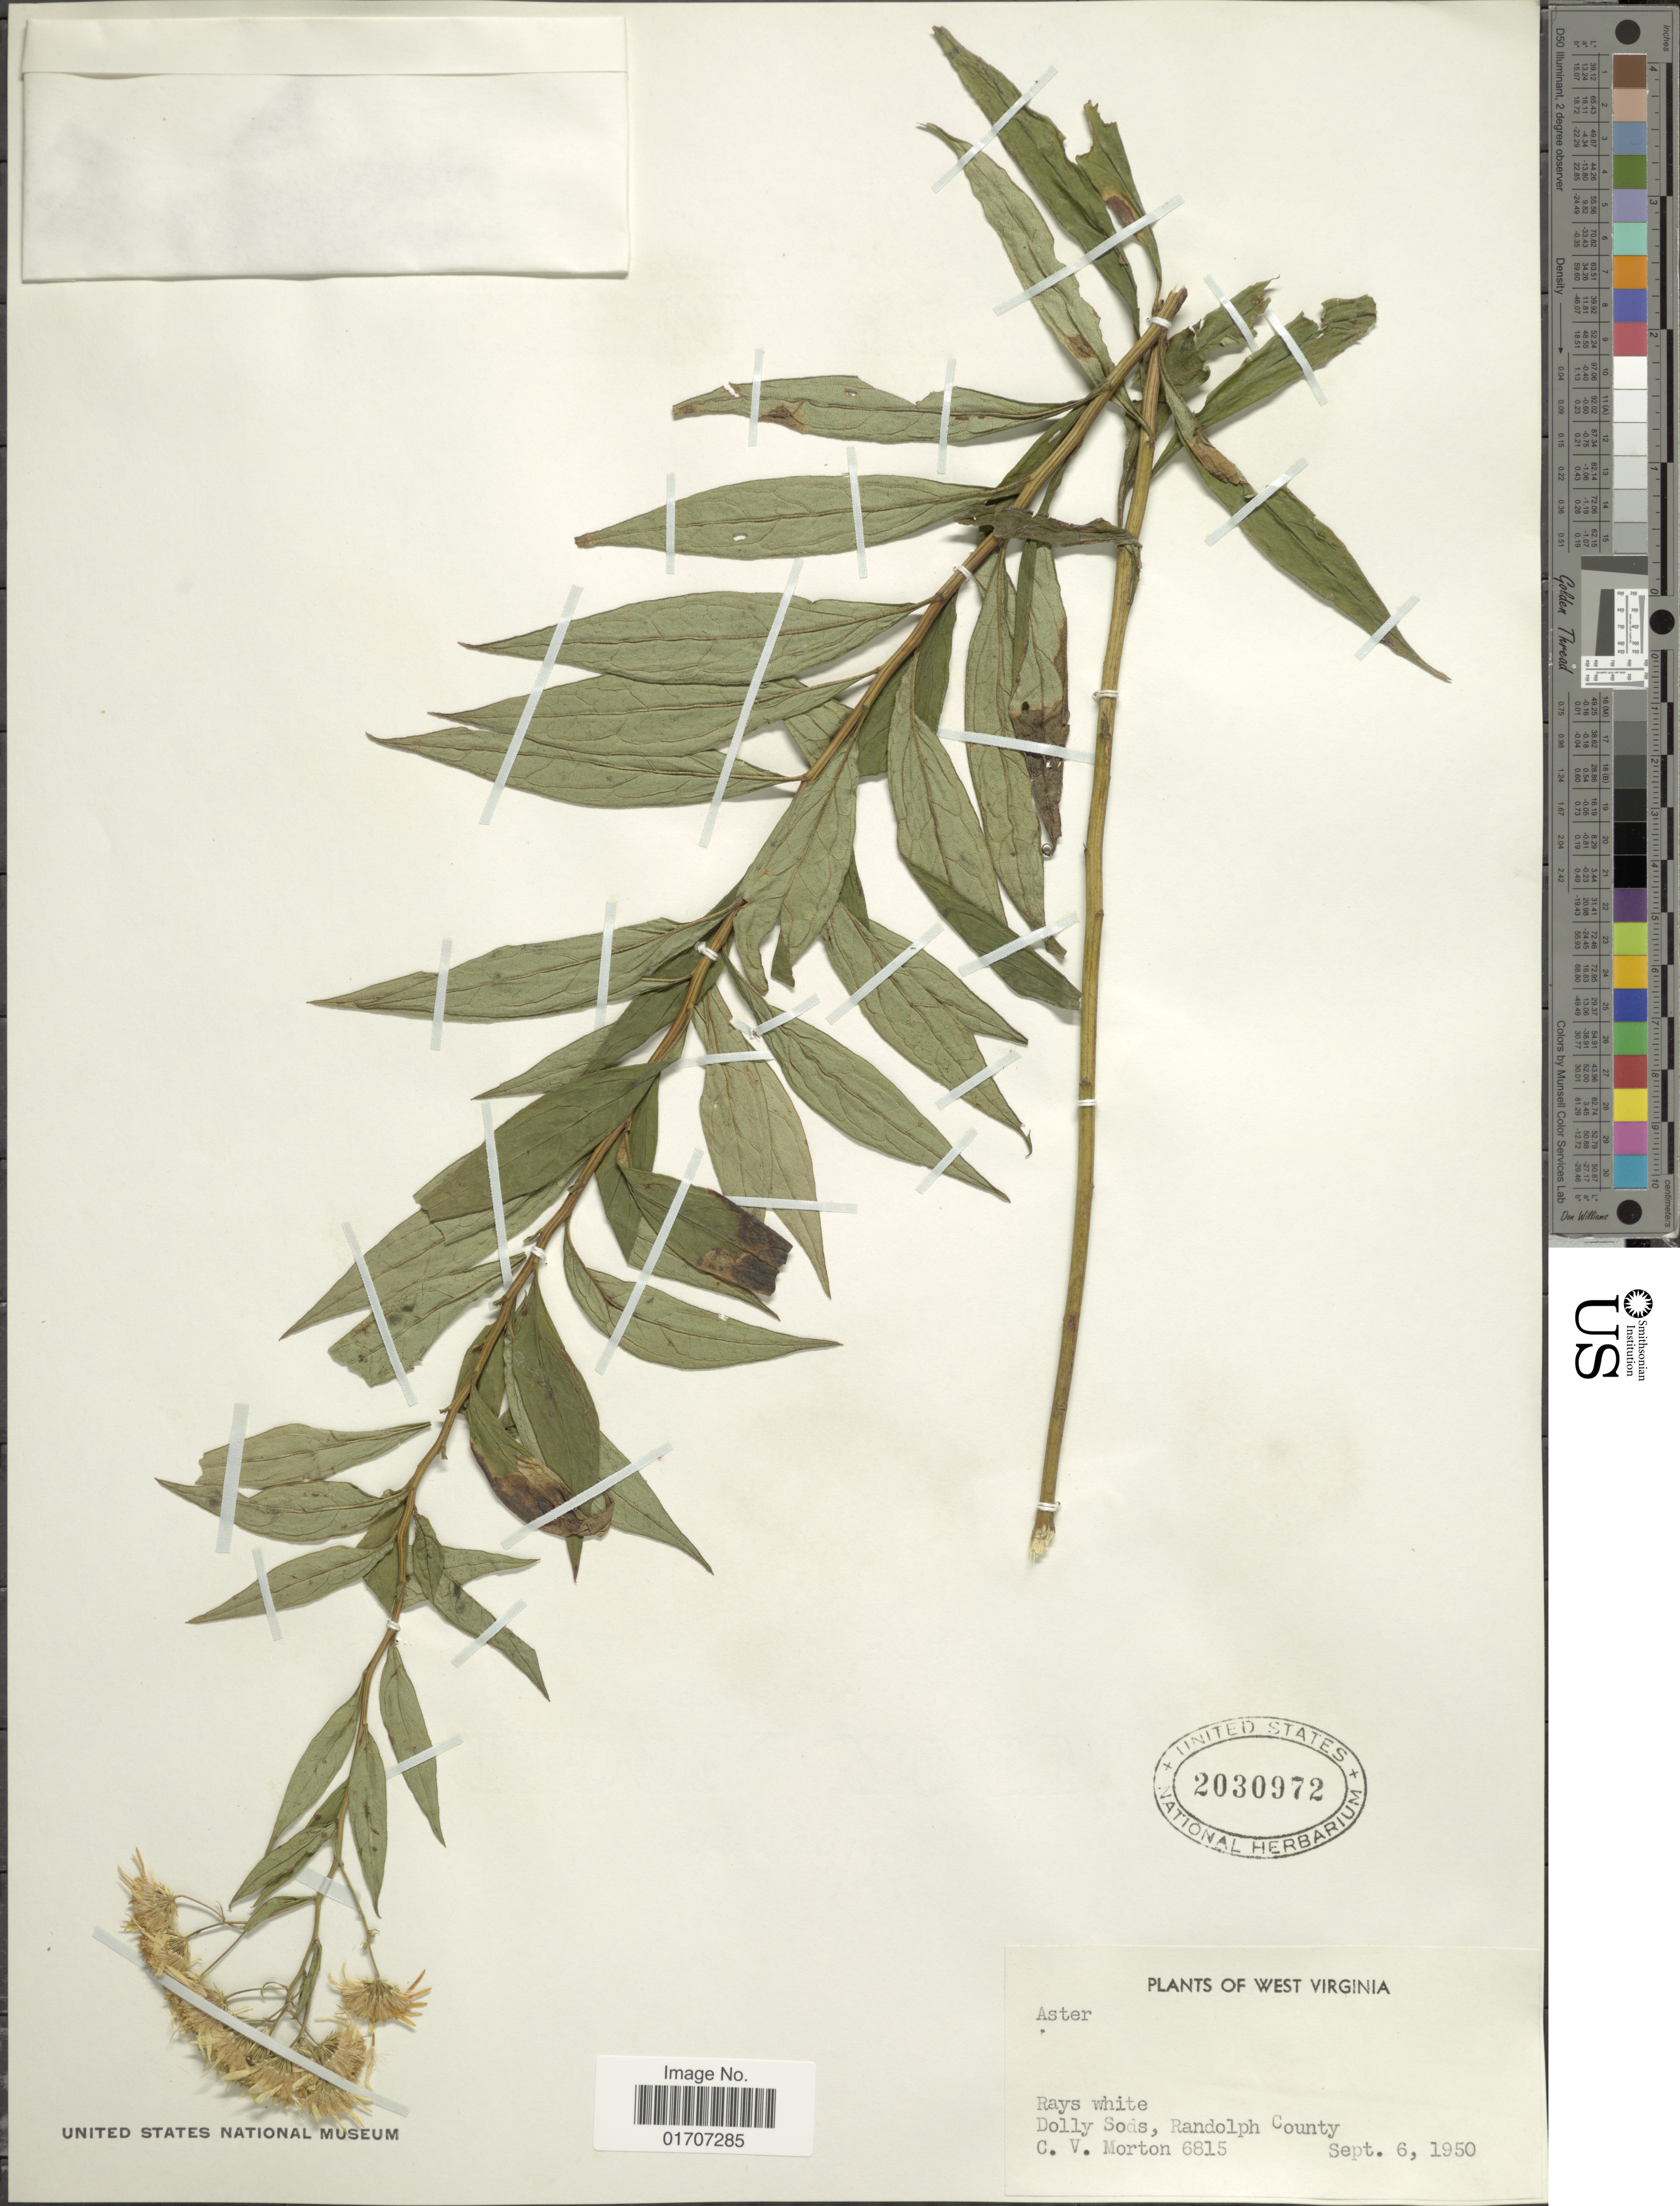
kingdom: Plantae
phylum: Tracheophyta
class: Magnoliopsida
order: Asterales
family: Asteraceae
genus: Doellingeria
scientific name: Doellingeria infirma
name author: (Michx.) Greene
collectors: C. V. Morton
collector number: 6815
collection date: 1950-09-06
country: United States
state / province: West Virginia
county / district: Randolph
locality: Dolly Sods, Randolph County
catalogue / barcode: US 2030972